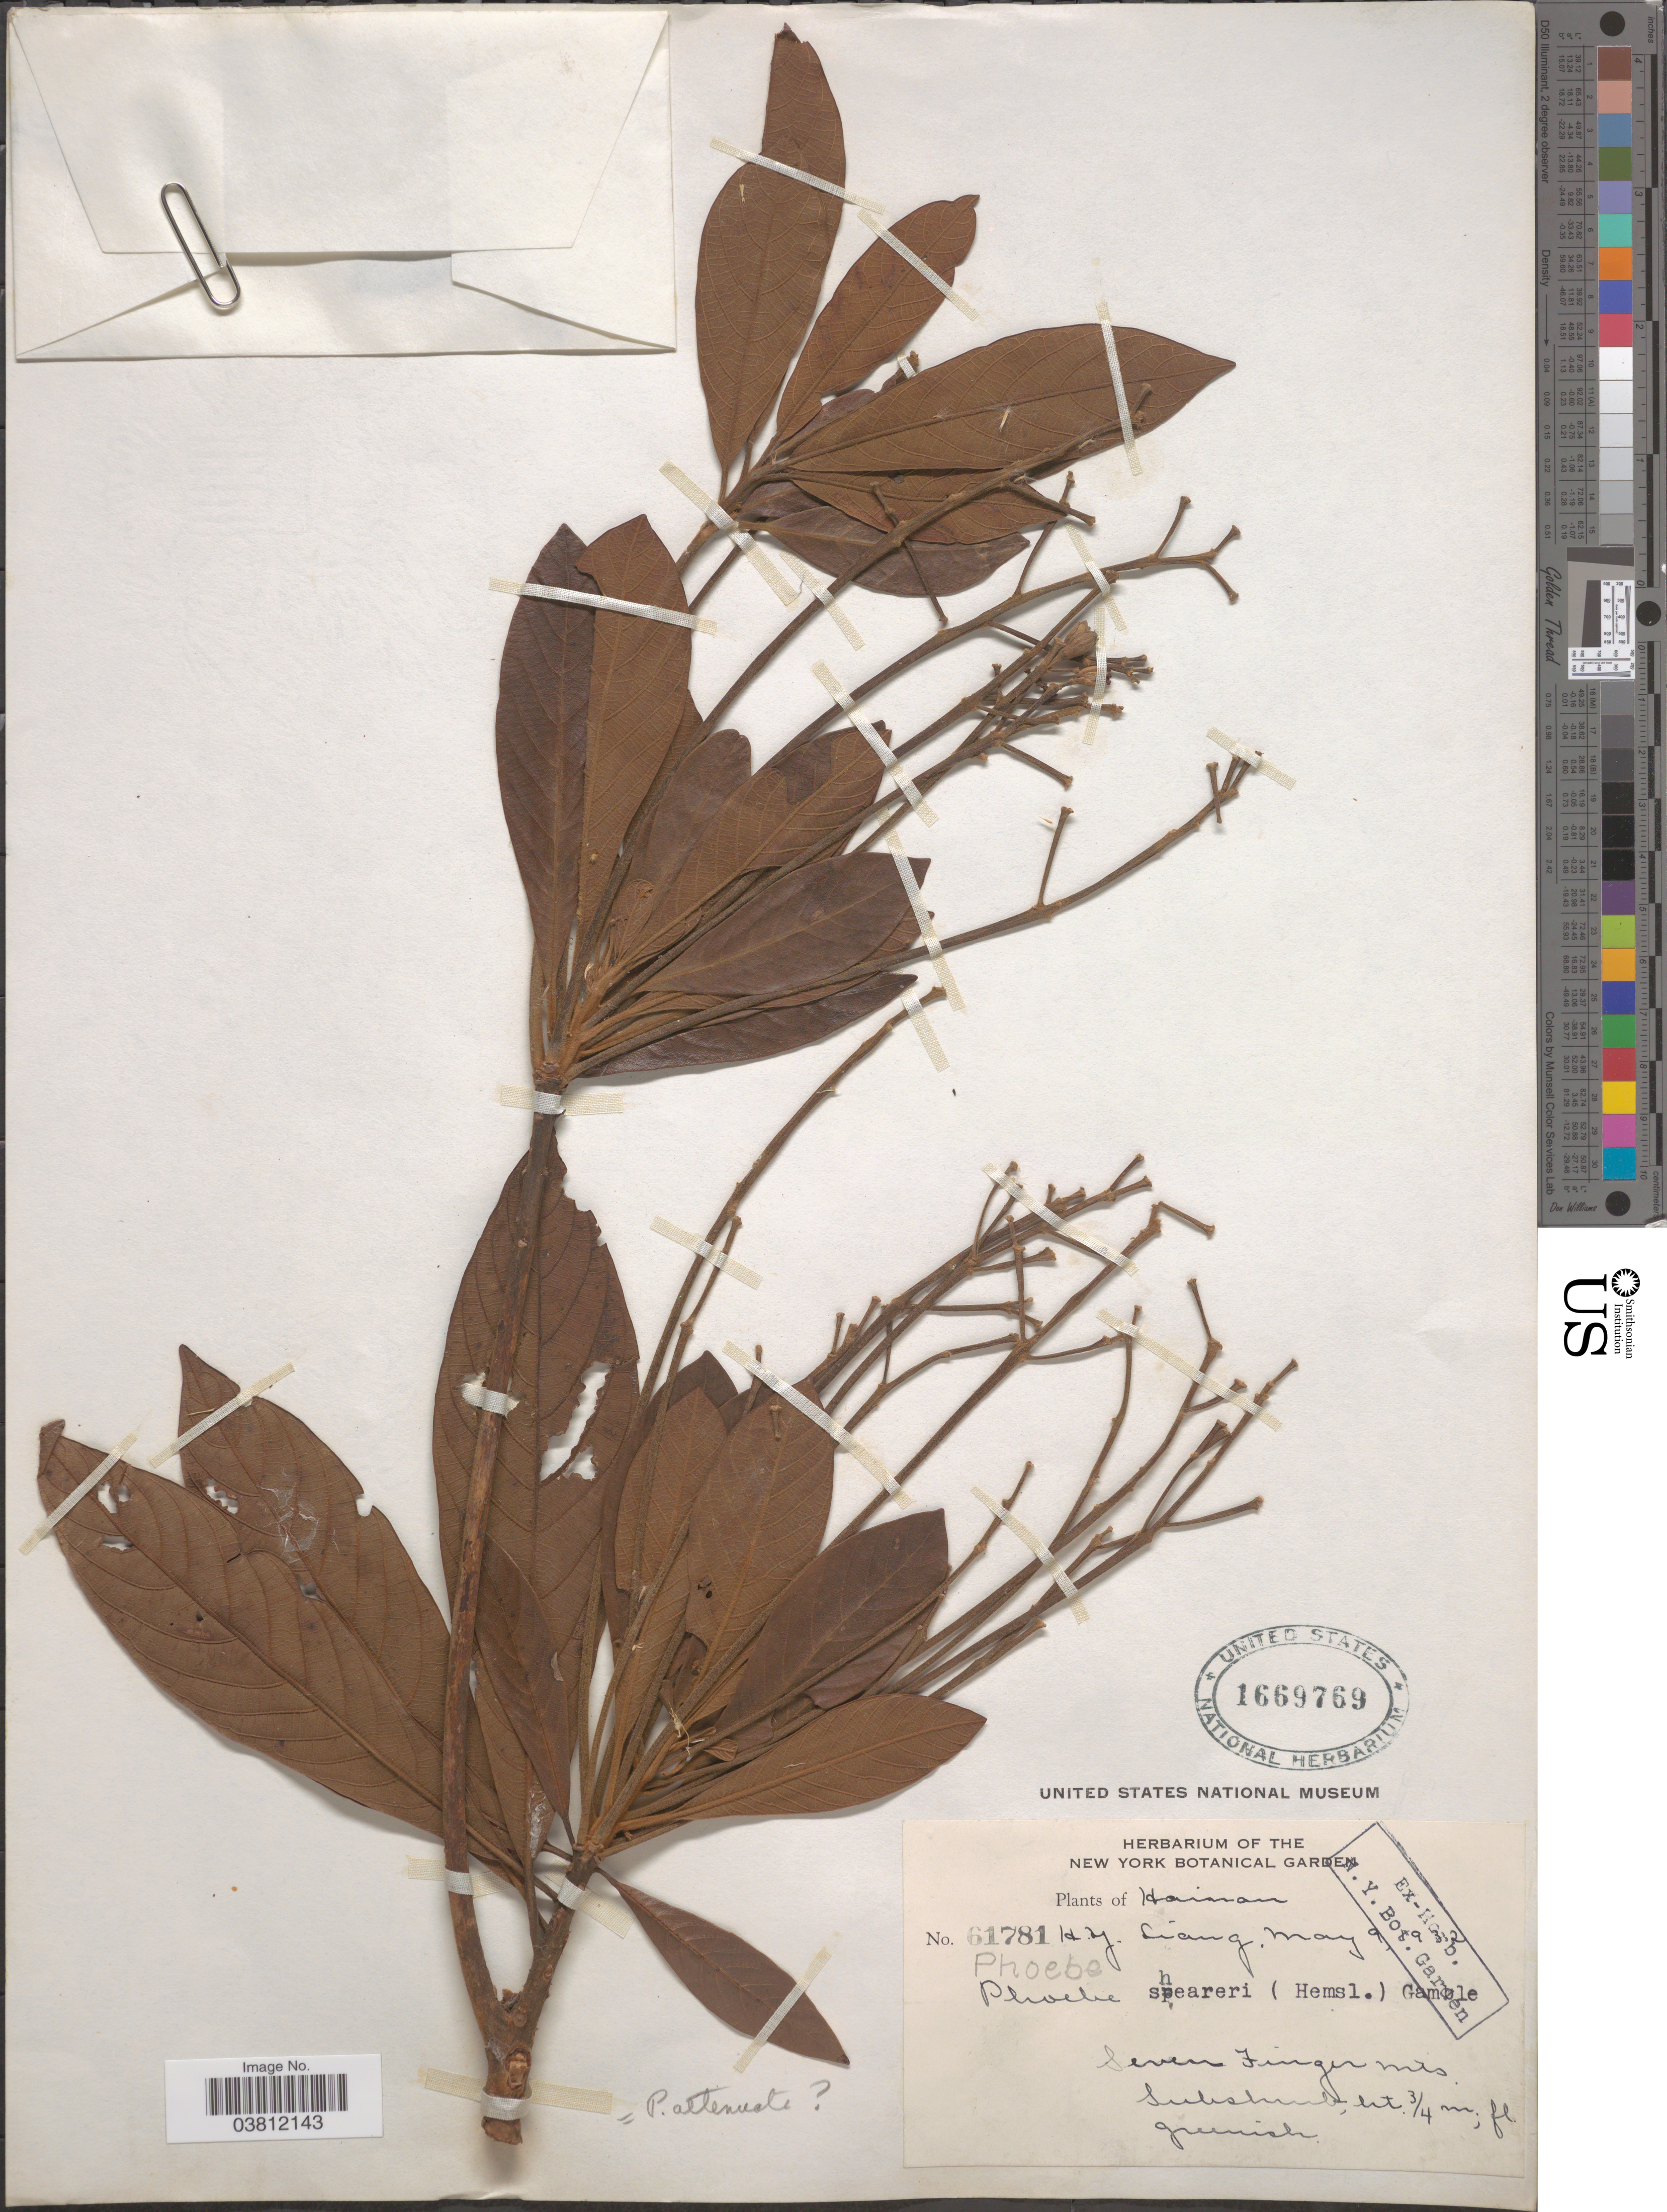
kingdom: Plantae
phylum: Tracheophyta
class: Magnoliopsida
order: Laurales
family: Lauraceae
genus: Phoebe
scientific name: Phoebe sheareri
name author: (Hemsl.) Gamble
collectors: H. Y. Liang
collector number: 67181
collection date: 1932-05-09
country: China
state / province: Hainan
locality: Seven Finger mts.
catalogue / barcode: US 1669769